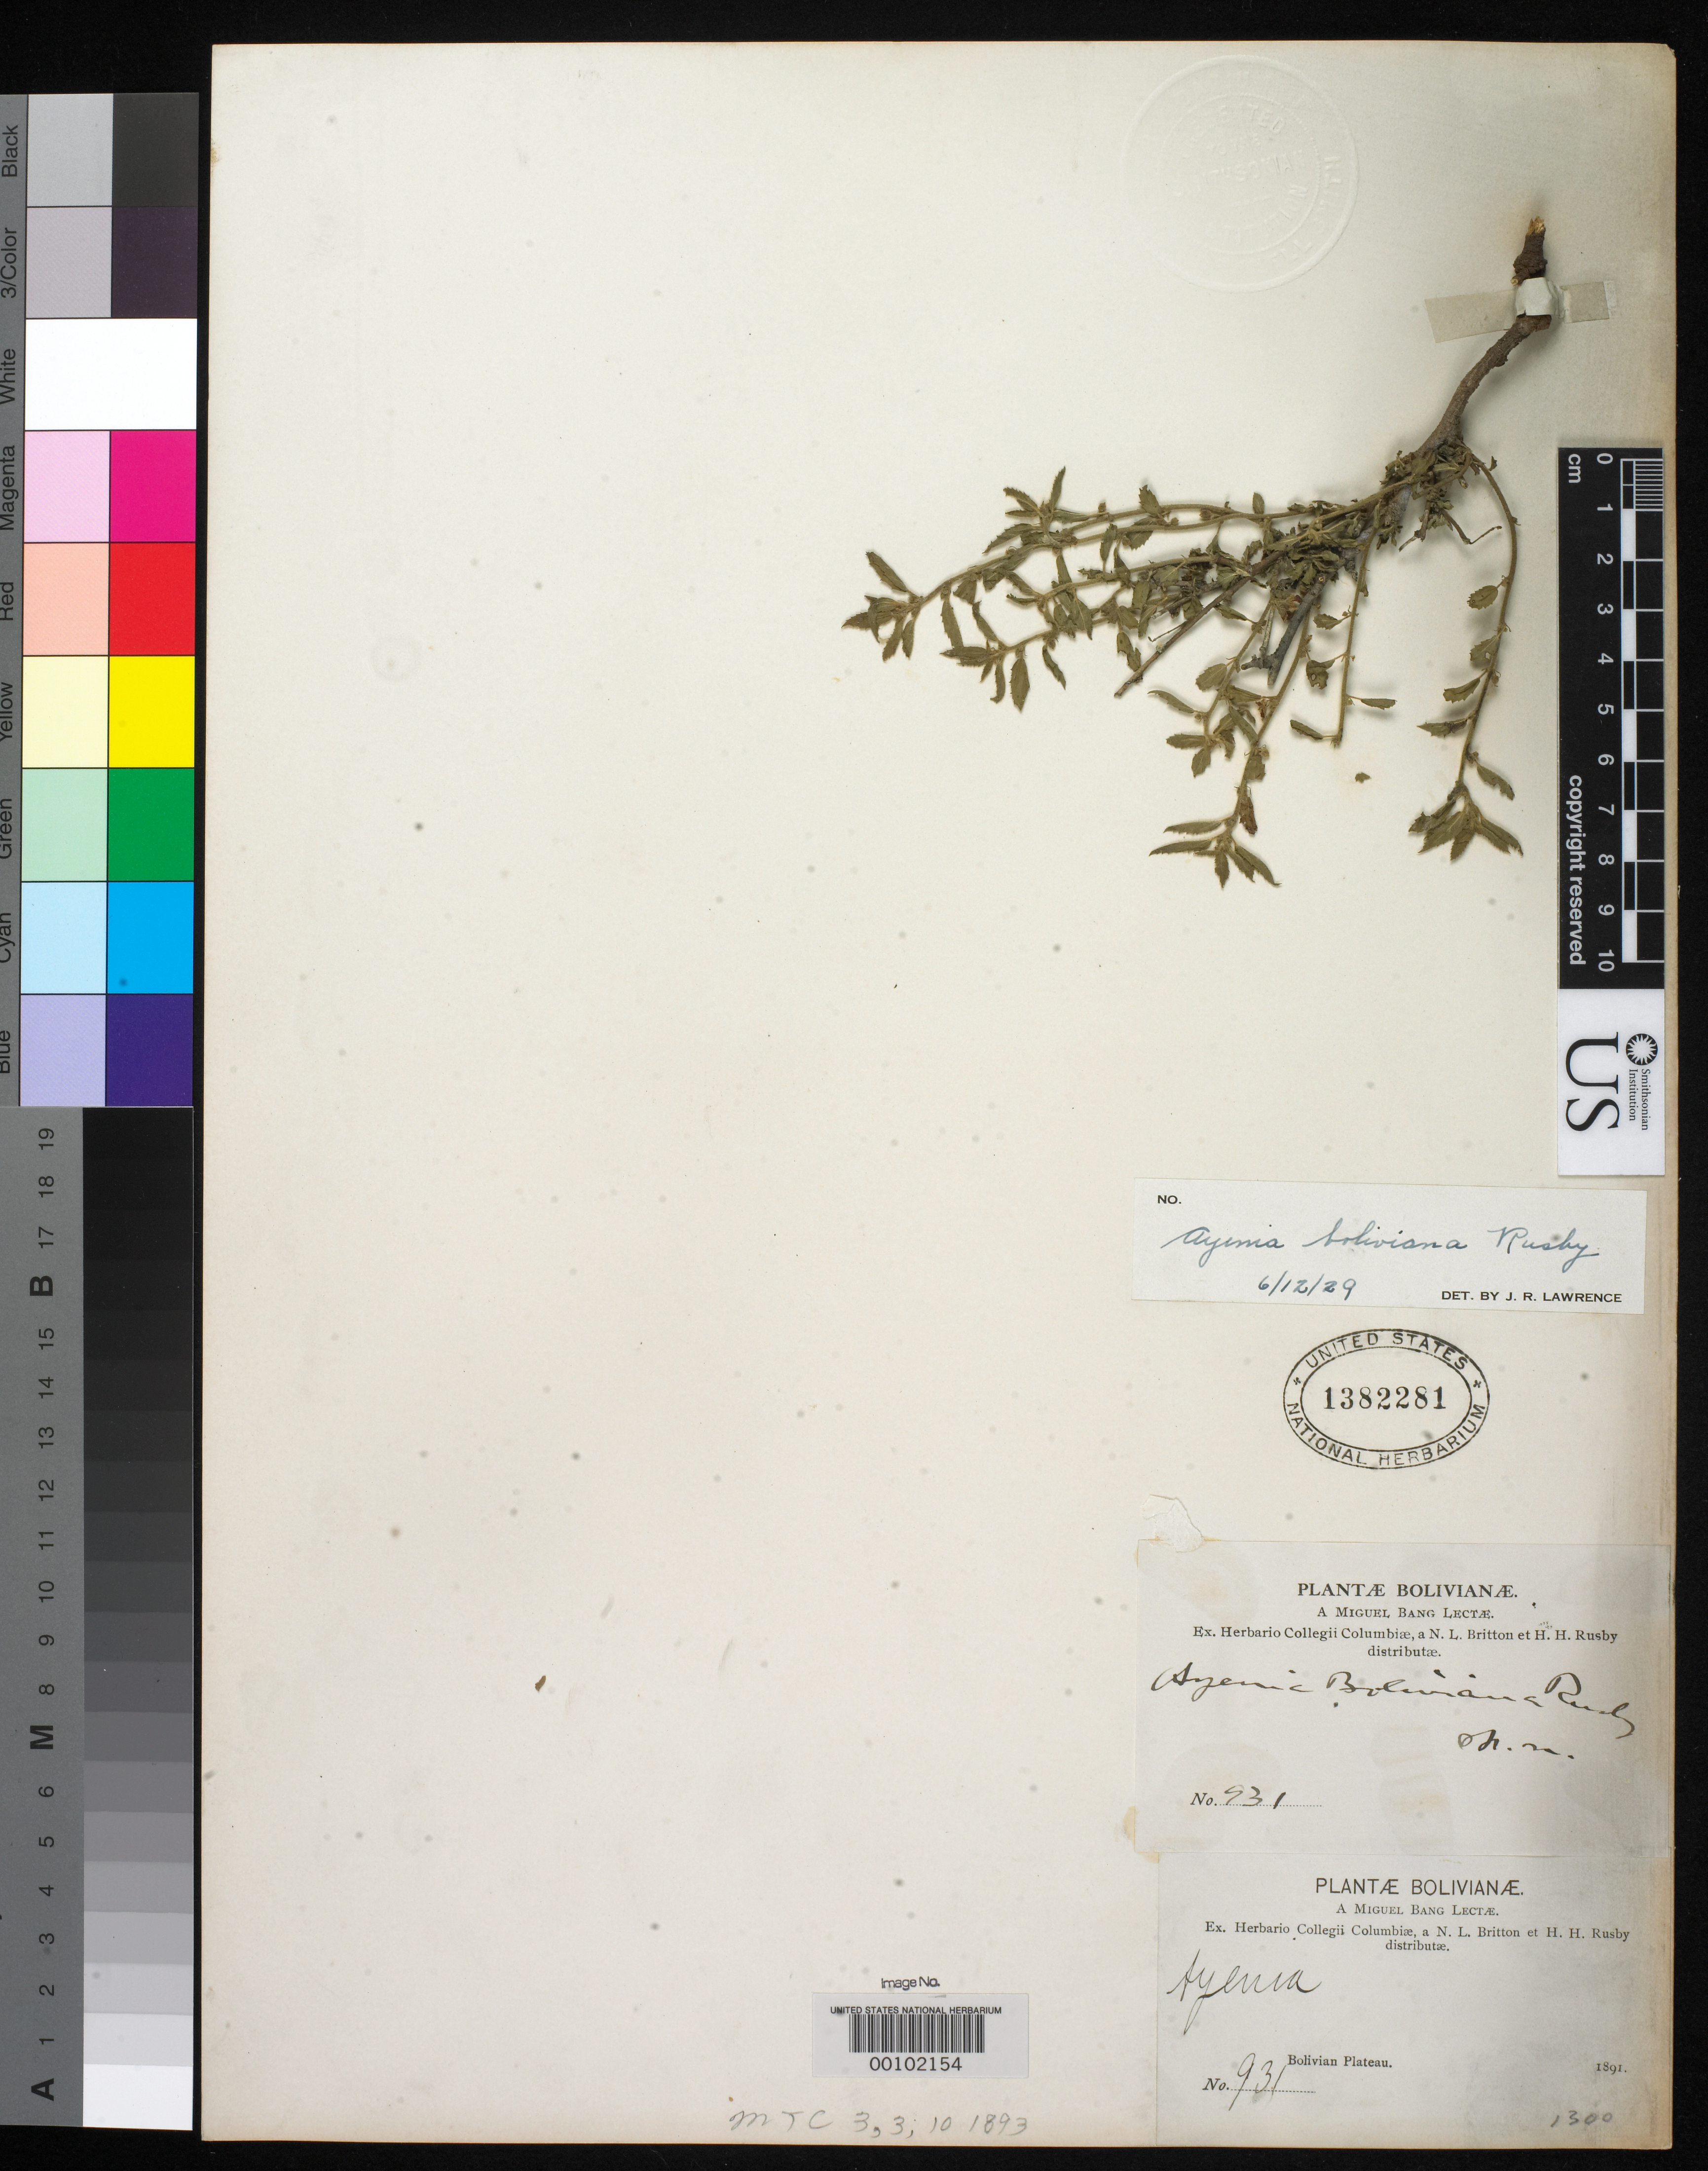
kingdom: Plantae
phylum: Tracheophyta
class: Magnoliopsida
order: Malvales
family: Malvaceae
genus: Ayenia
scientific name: Ayenia boliviana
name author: Rusby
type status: Isotype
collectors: M. Bang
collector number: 931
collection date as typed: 1891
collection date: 1891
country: Bolivia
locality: Bolivian Plateau.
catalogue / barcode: US 1382281